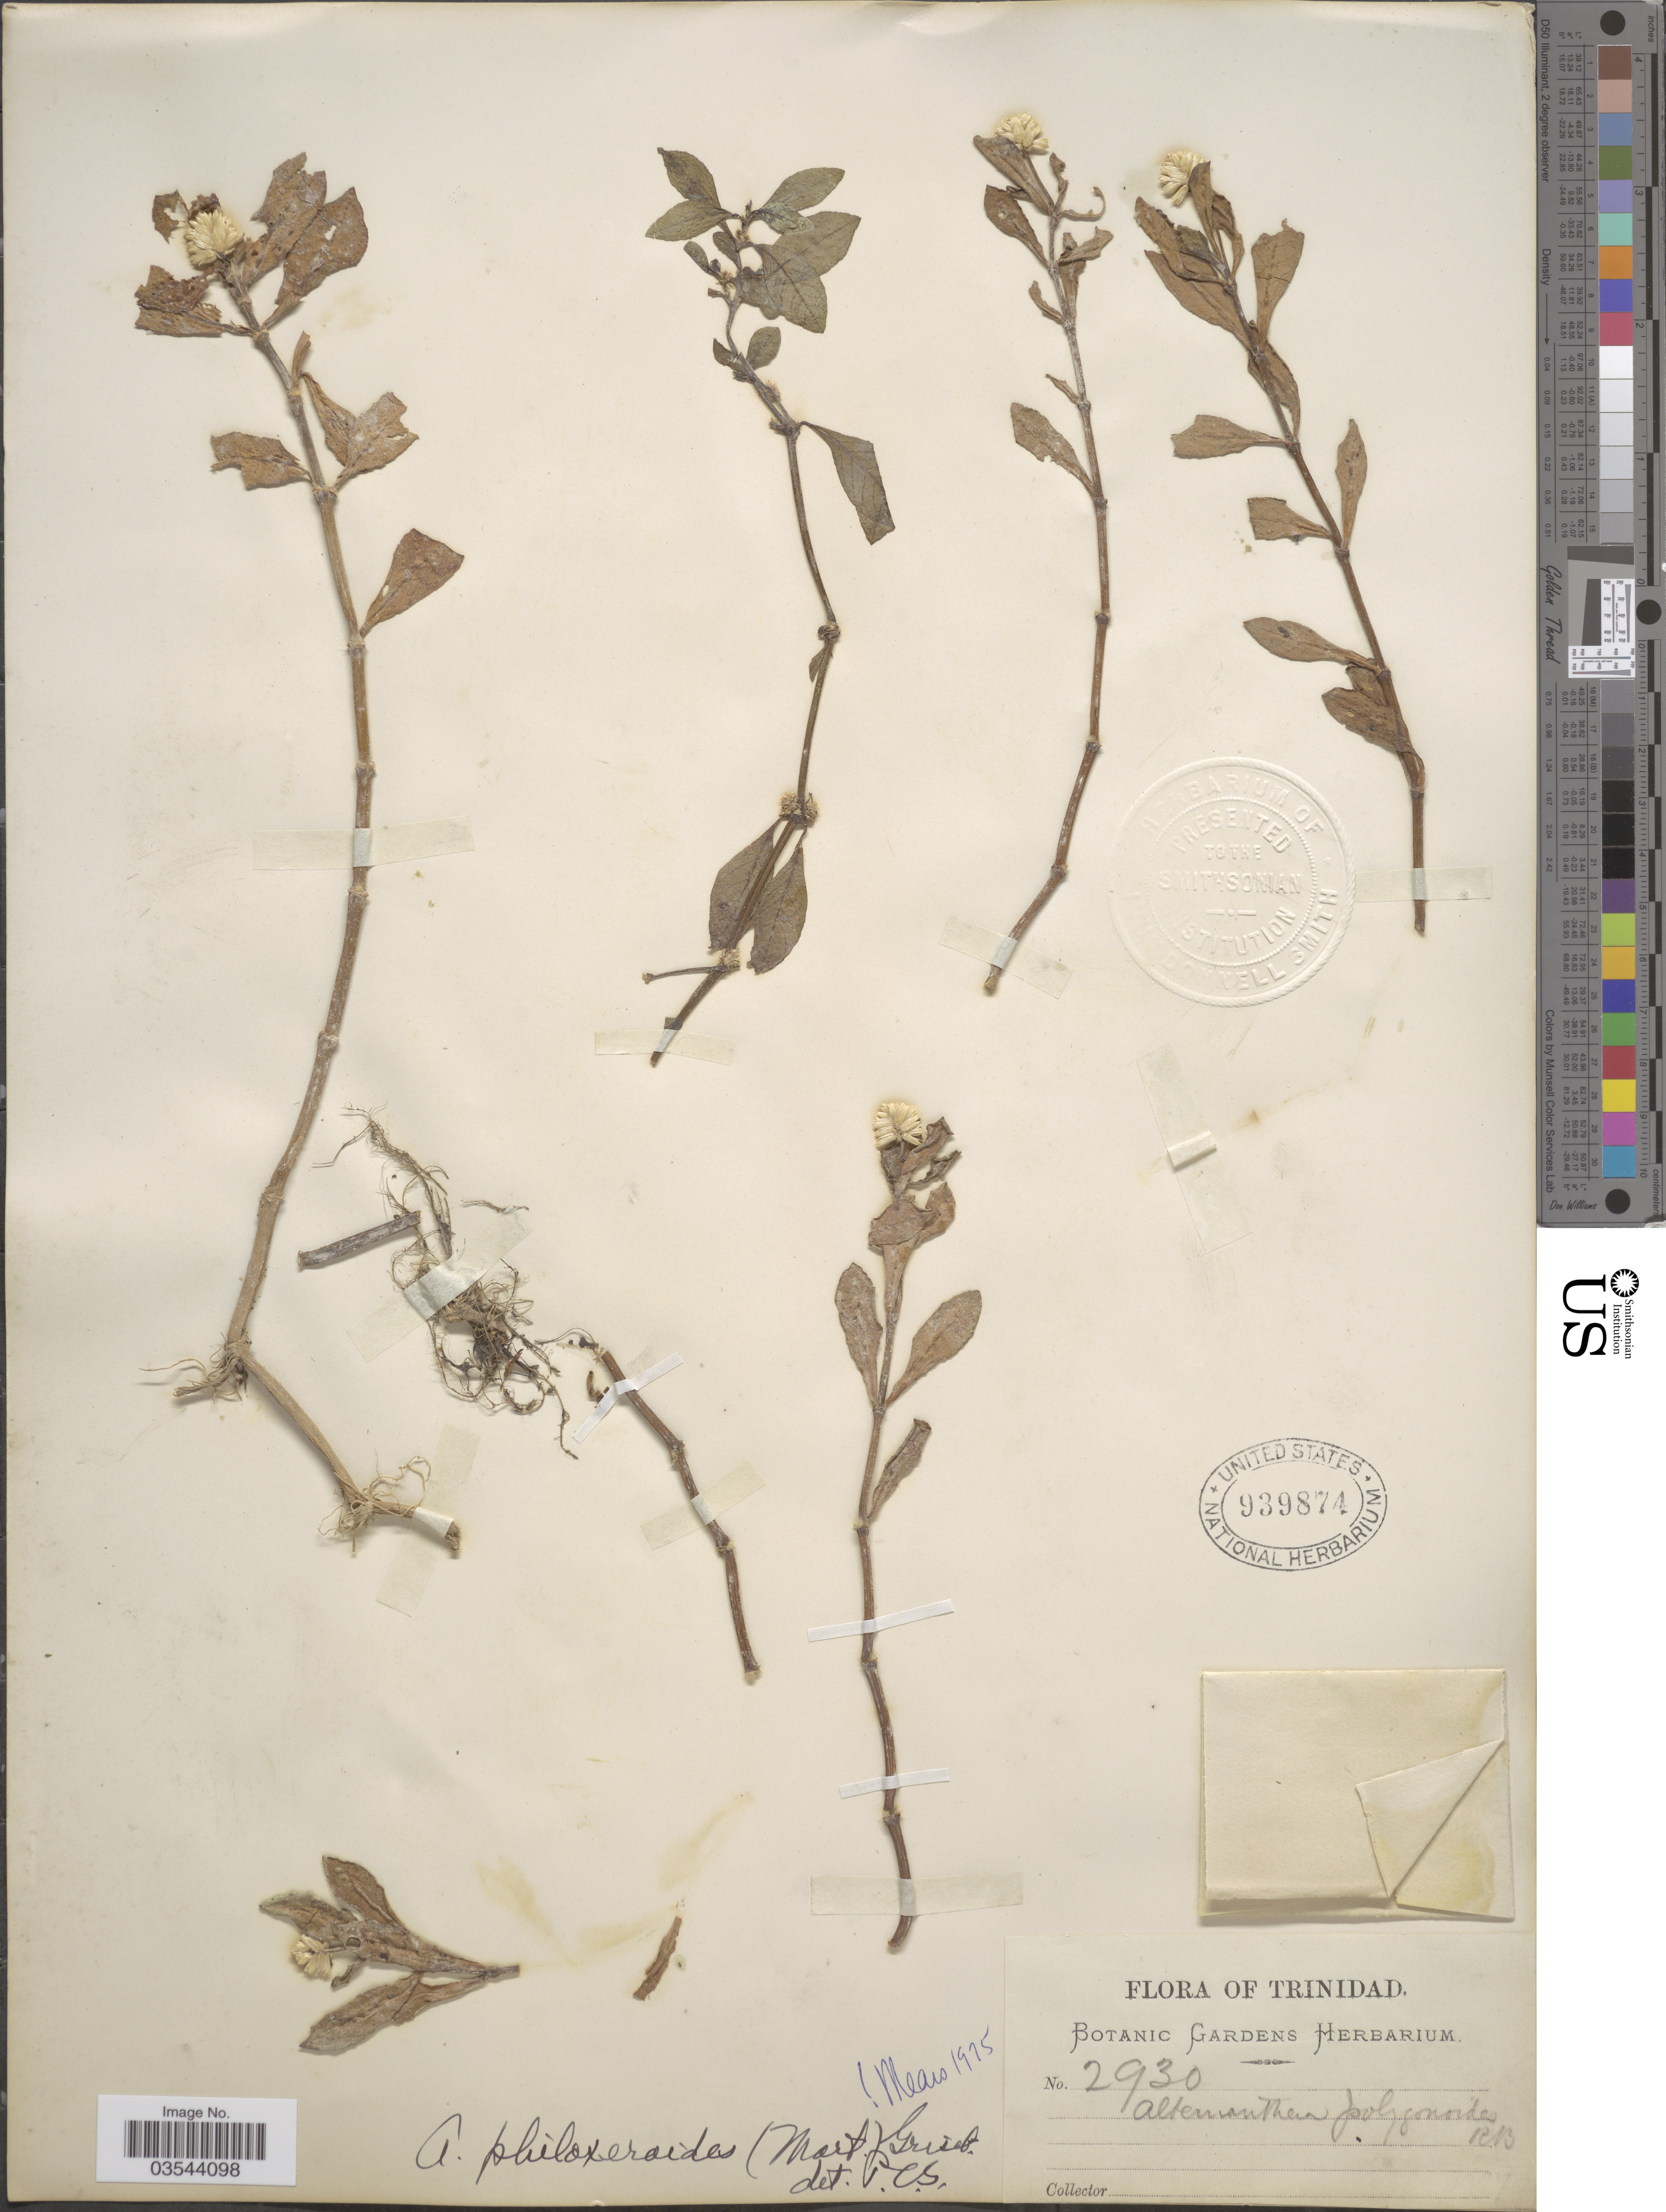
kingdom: Plantae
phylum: Tracheophyta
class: Magnoliopsida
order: Caryophyllales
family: Amaranthaceae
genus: Achyranthes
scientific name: Achyranthes philoxeroides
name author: (Mart.) Standl.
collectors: ex herb. Botanic Gardens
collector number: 2930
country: Trinidad and Tobago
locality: Trinidad.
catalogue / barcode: US 939874